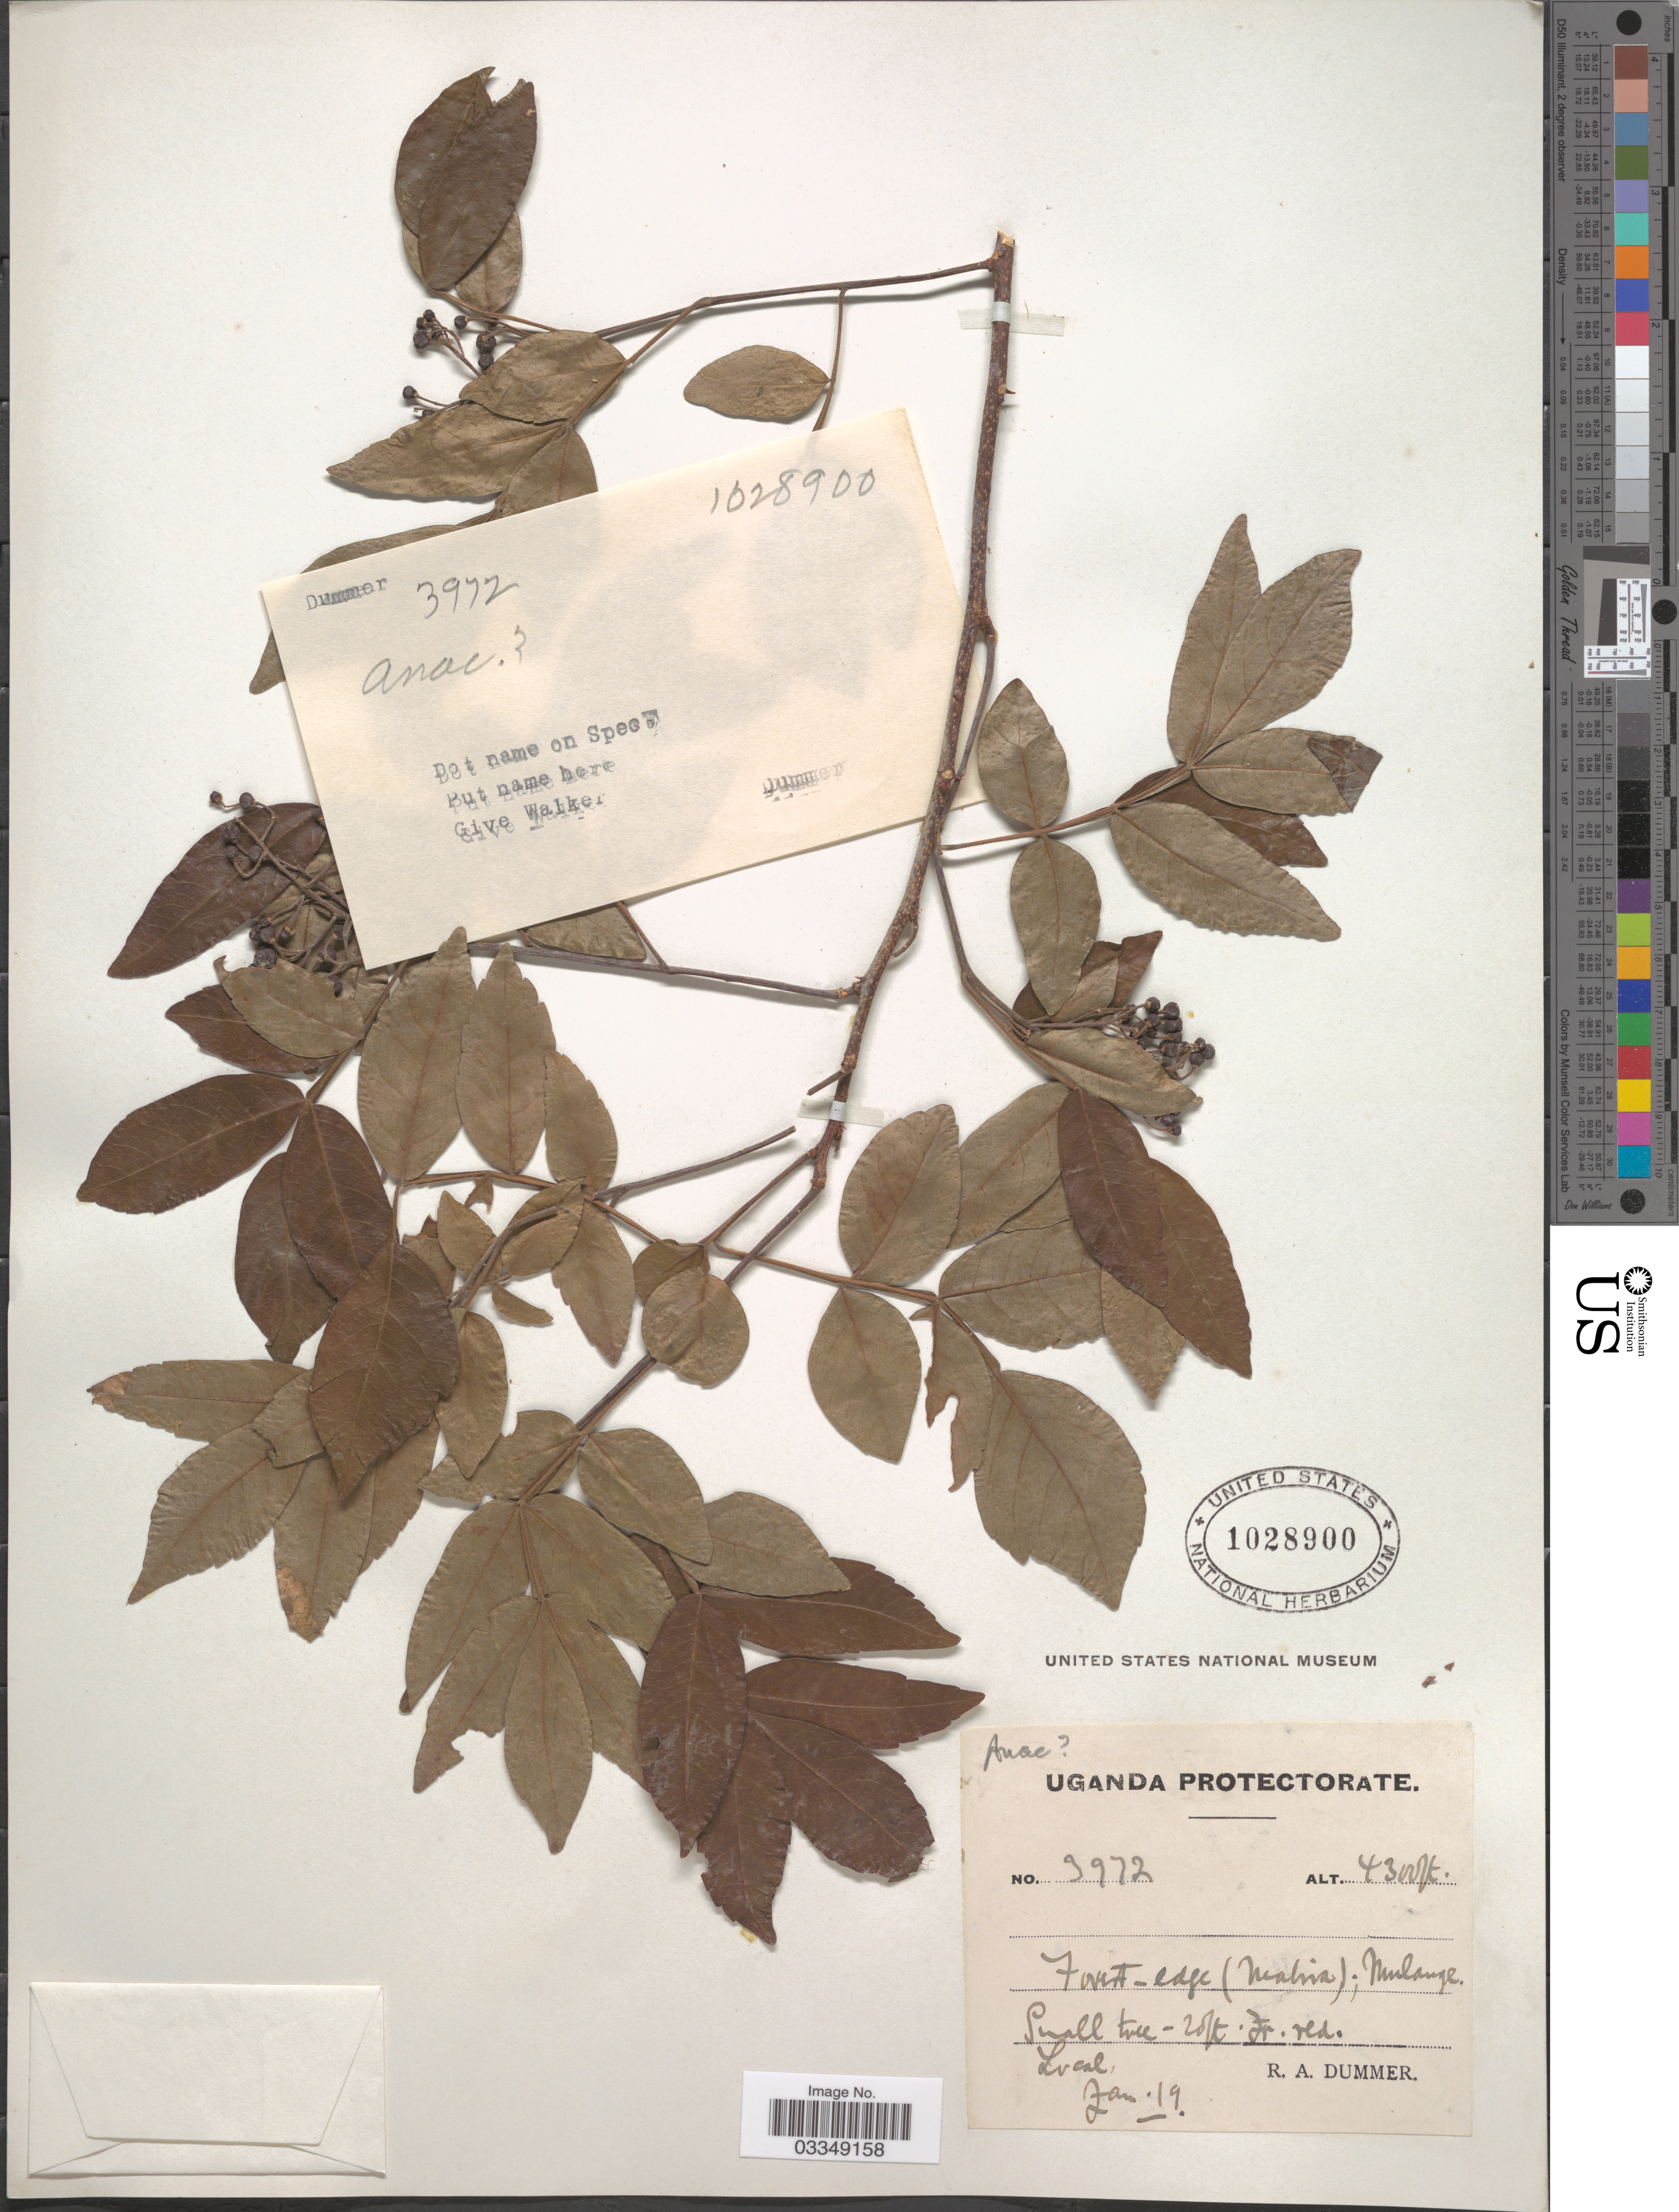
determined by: Mitchell, John D.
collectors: R. Dümmer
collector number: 3972*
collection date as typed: Transcribed d/m/y: /1/19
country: Uganda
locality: Uganda Protectorate. Forest-edge (Mabira); Mulange.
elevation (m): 1311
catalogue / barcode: US 1028900